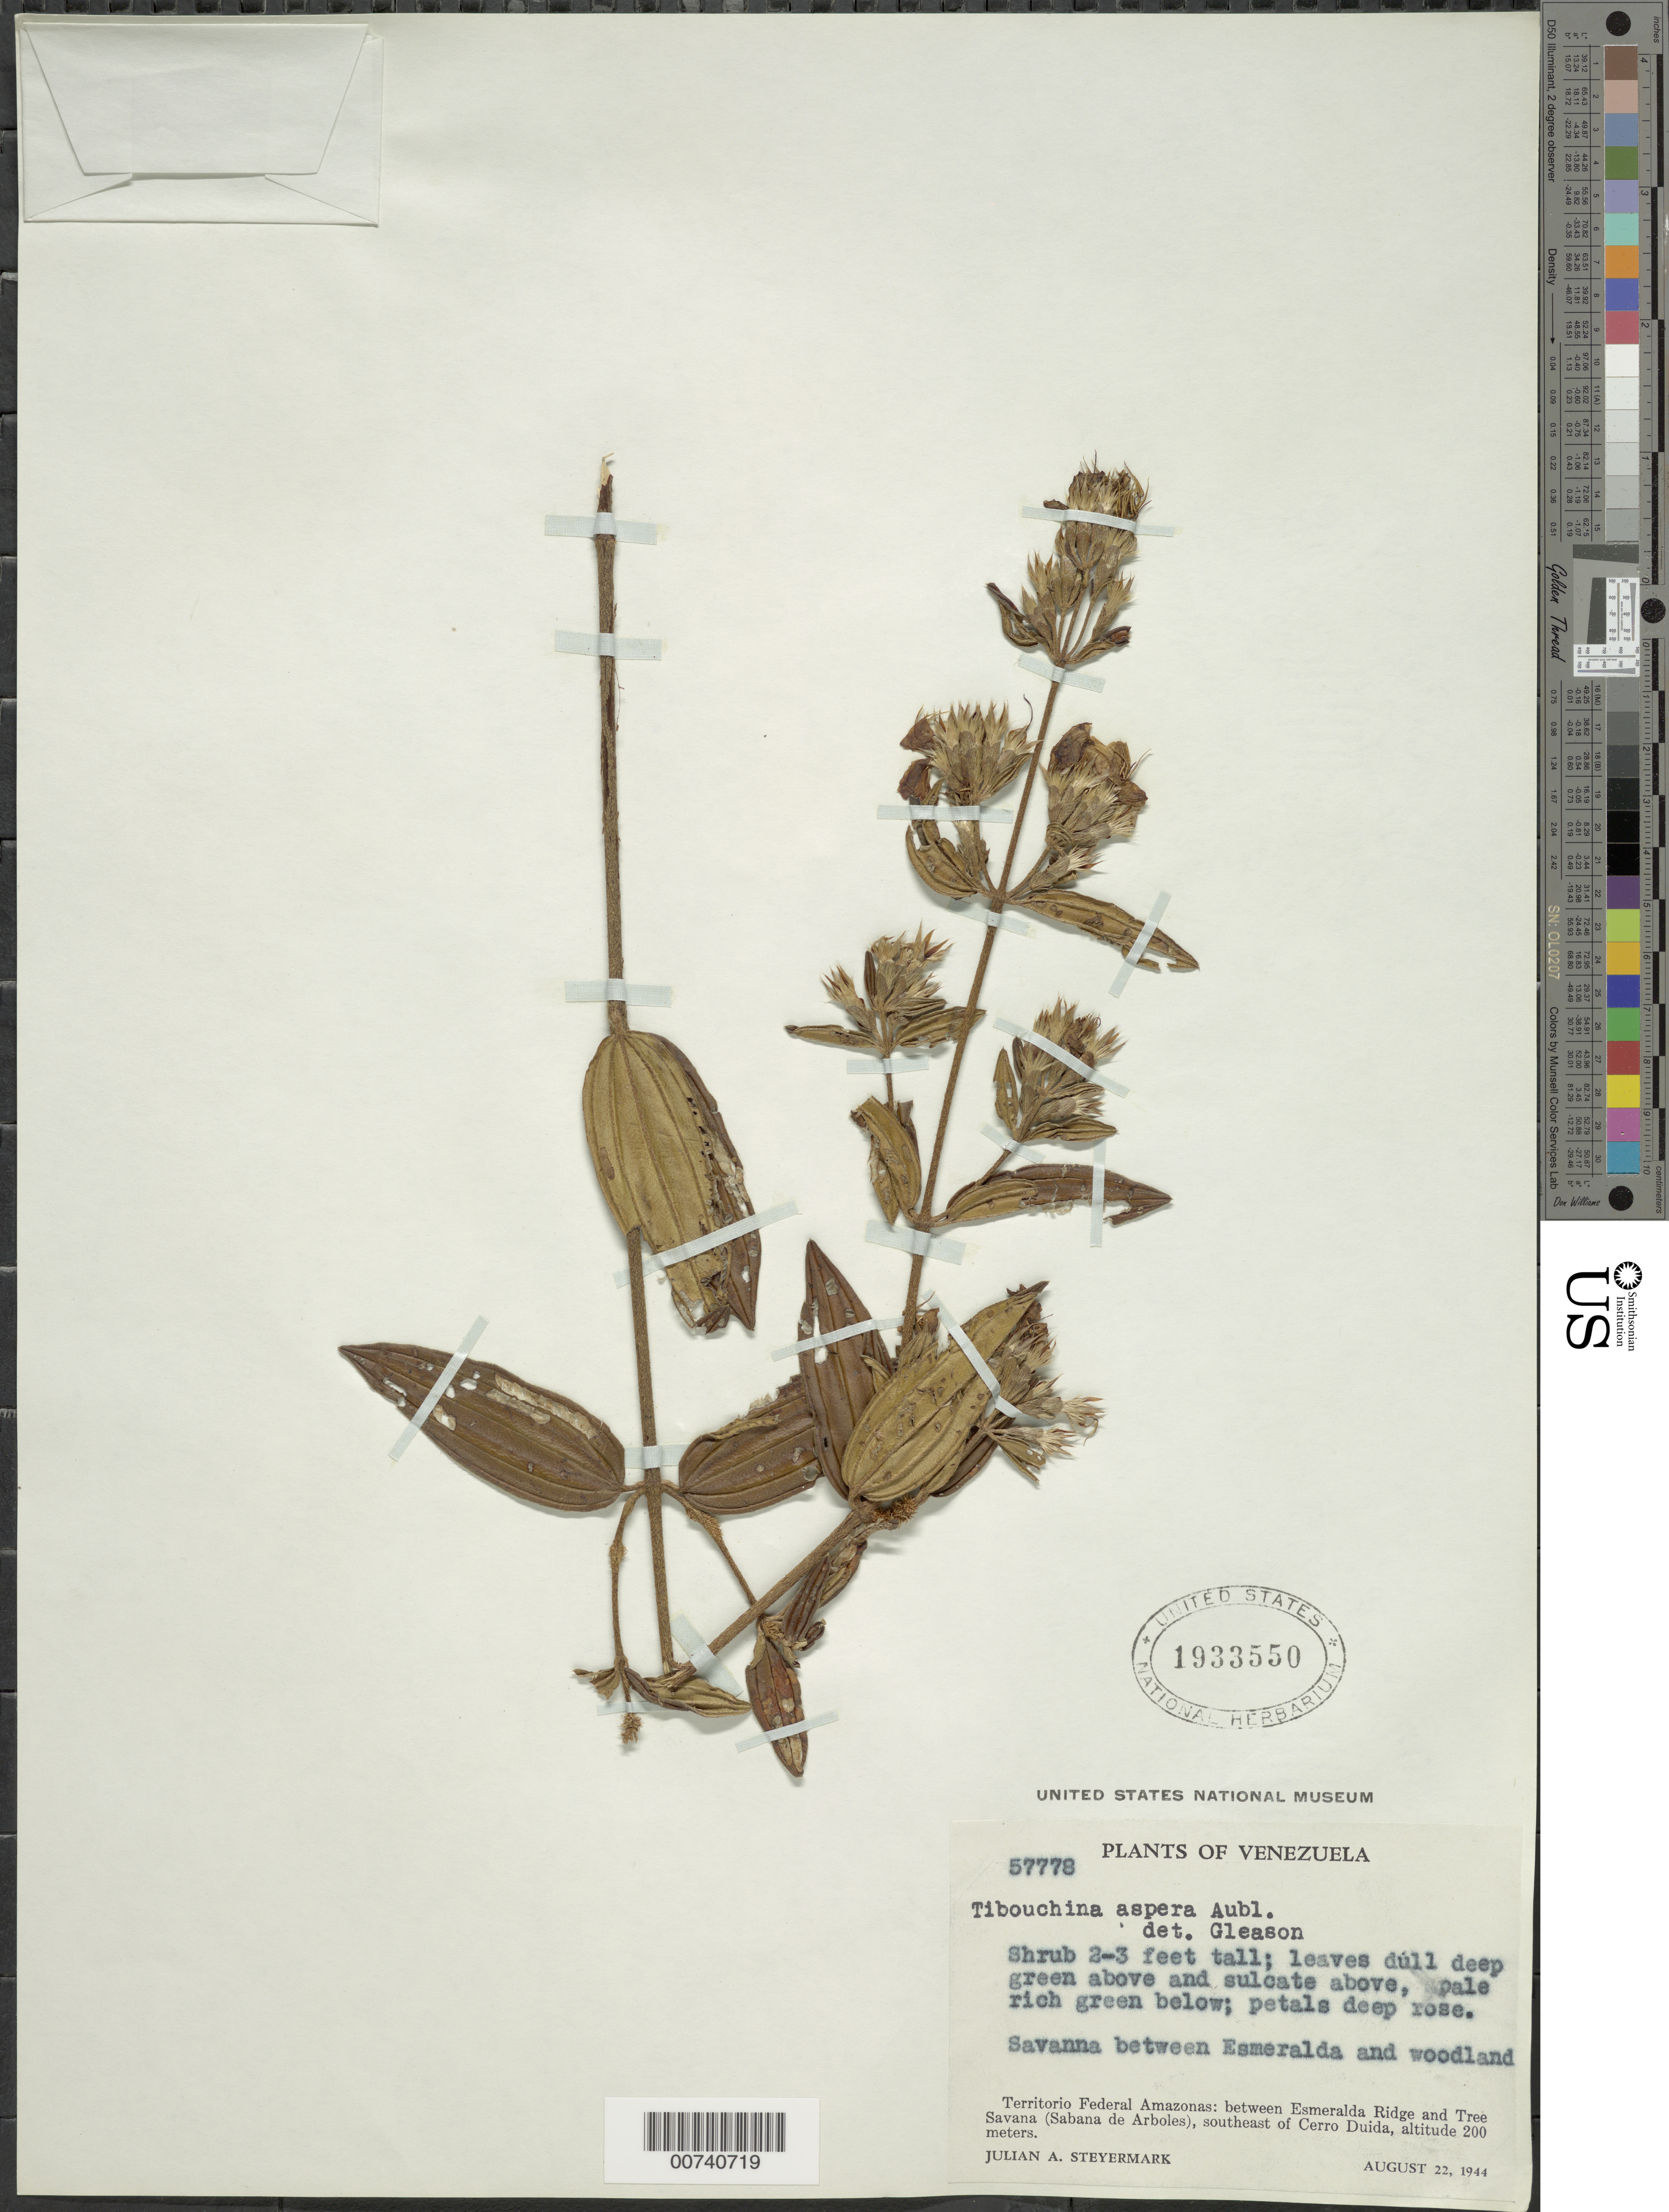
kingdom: Plantae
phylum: Tracheophyta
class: Magnoliopsida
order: Myrtales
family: Melastomataceae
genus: Tibouchina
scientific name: Tibouchina aspera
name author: Aubl.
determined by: Gleason, H. A.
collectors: J. Steyermark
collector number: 57778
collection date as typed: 22-Aug-44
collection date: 1944-08-22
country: Venezuela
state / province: Amazonas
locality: Esmeralda Savanna, between Esmeralda and Esmeralda Ridge, near Orinoco R.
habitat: Savanna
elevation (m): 200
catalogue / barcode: US 1933550